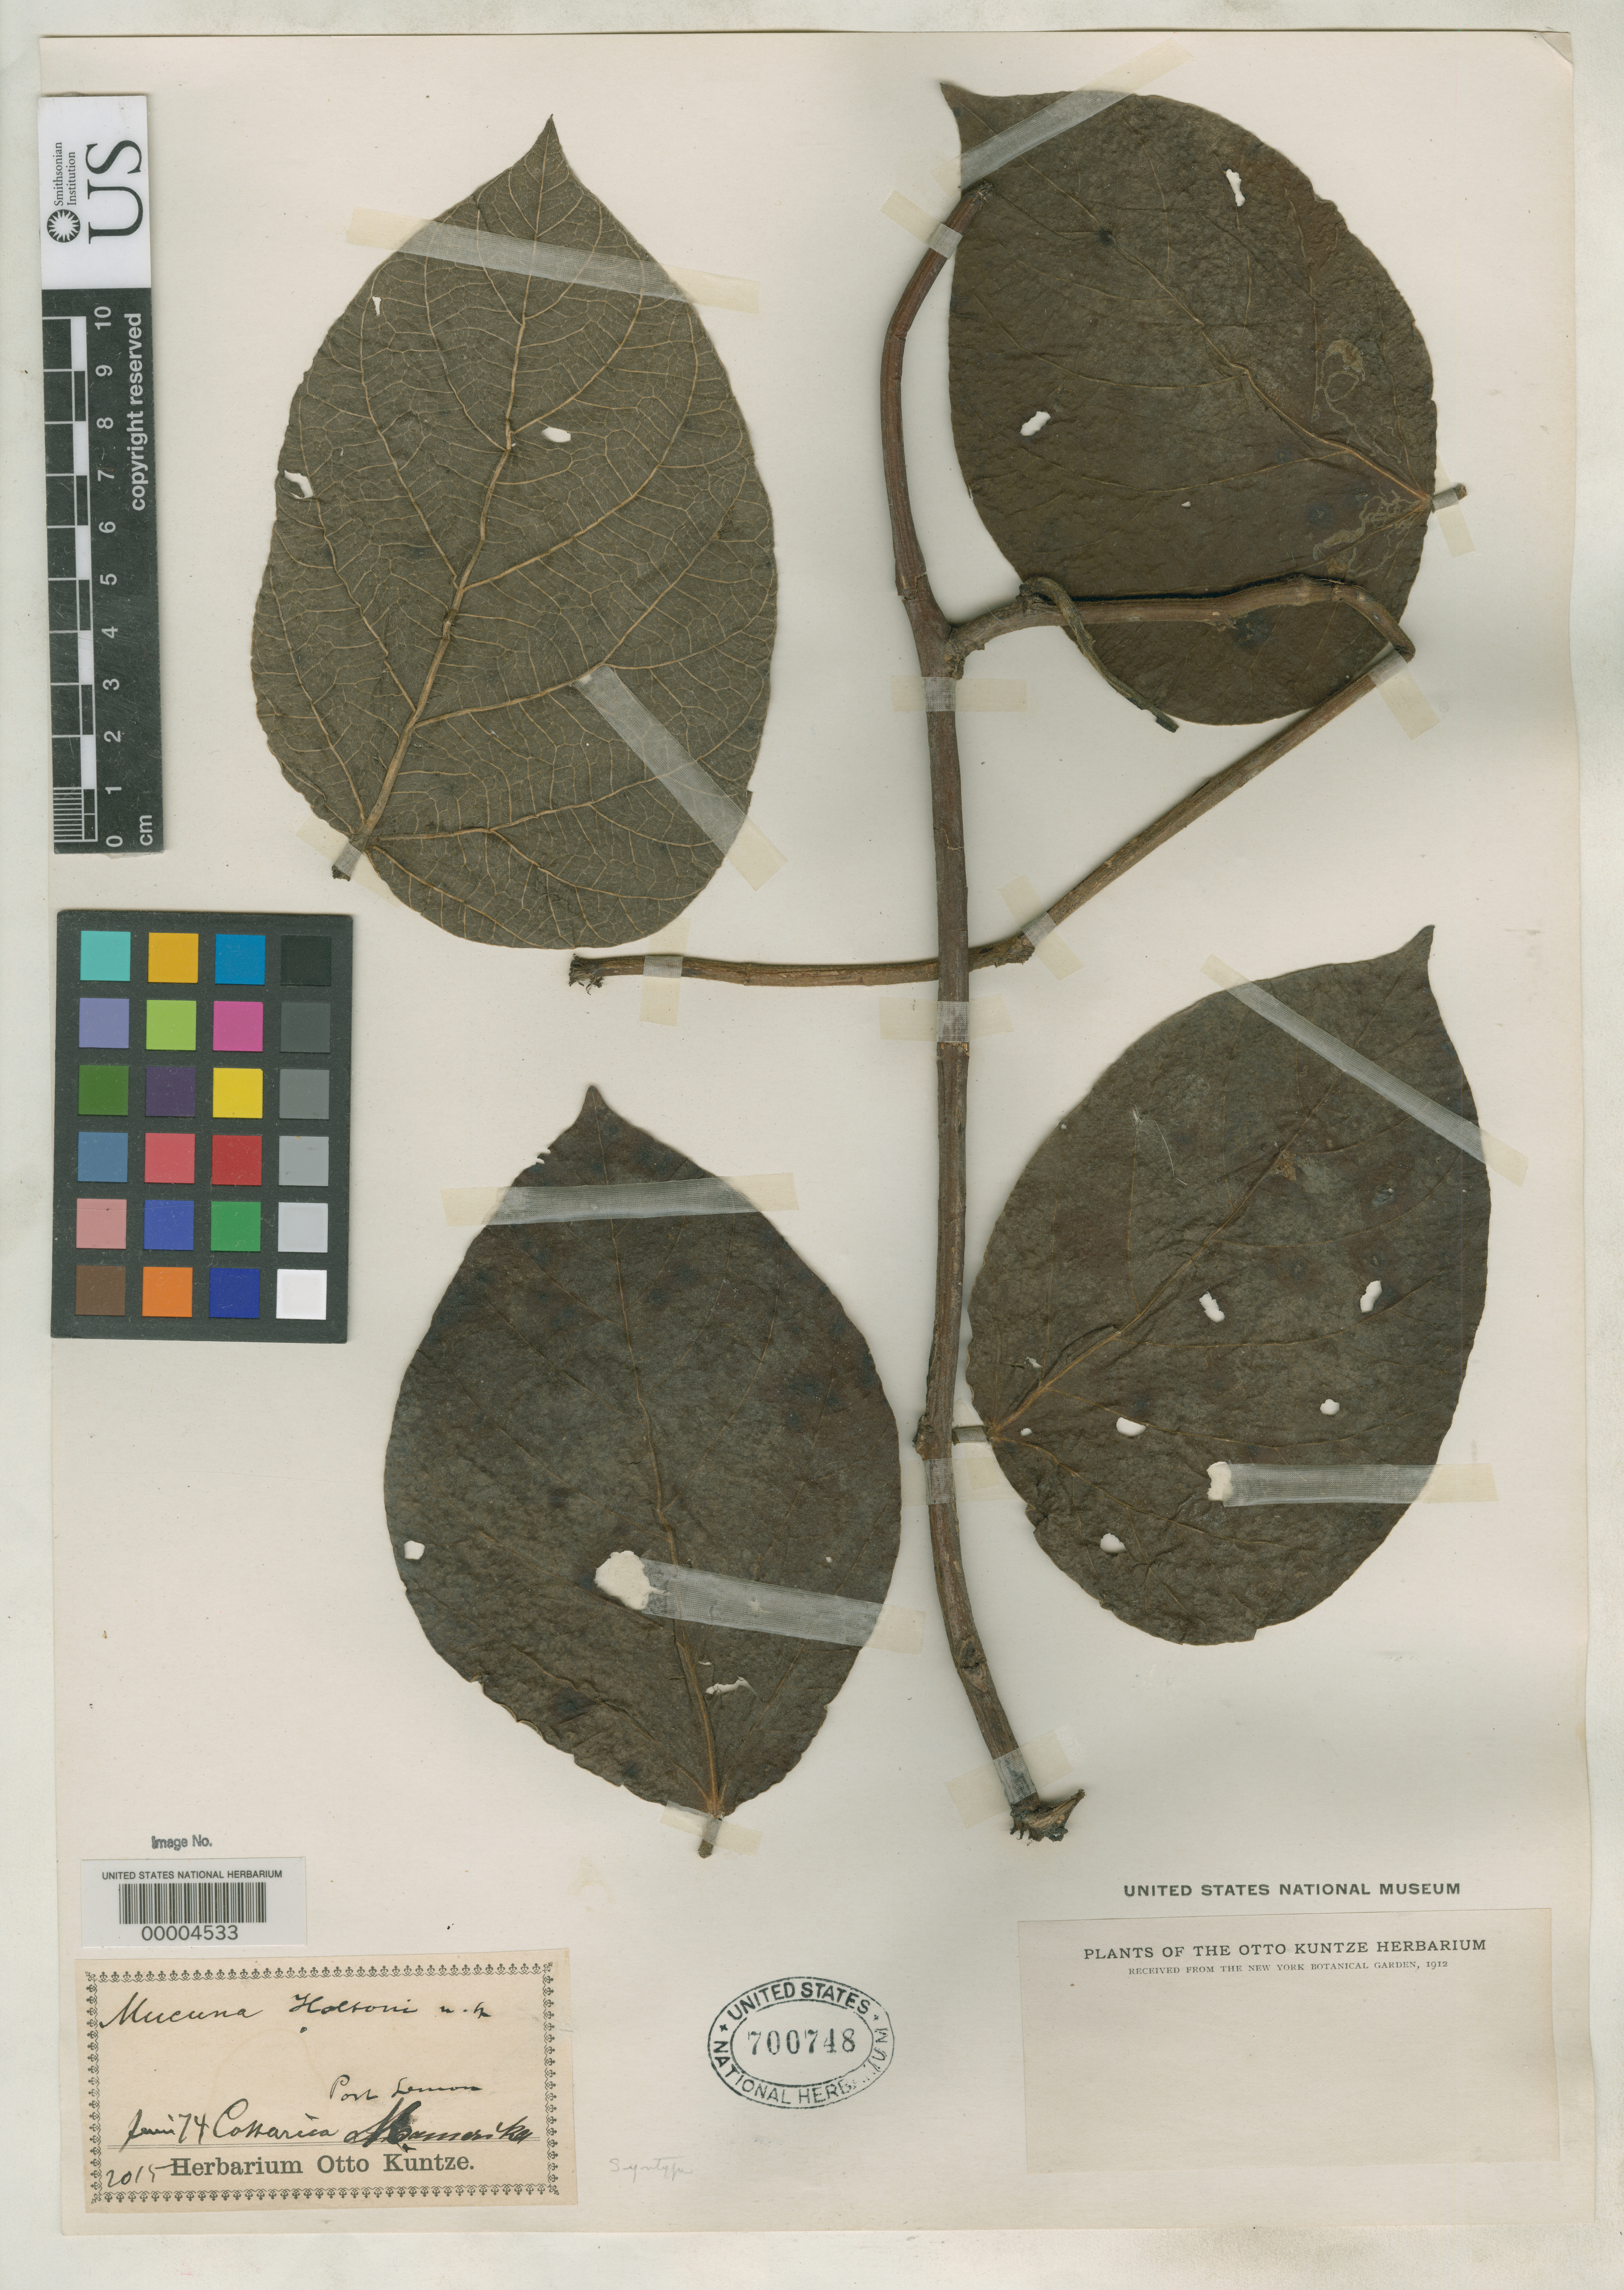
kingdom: Plantae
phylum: Tracheophyta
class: Magnoliopsida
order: Fabales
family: Fabaceae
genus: Stizolobium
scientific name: Stizolobium holtonii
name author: Kuntze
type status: Syntype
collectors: C.E.O. Kuntze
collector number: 2015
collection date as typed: Jun 1874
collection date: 1874-06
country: Costa Rica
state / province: Limón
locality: Port Limon.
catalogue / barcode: US 700748